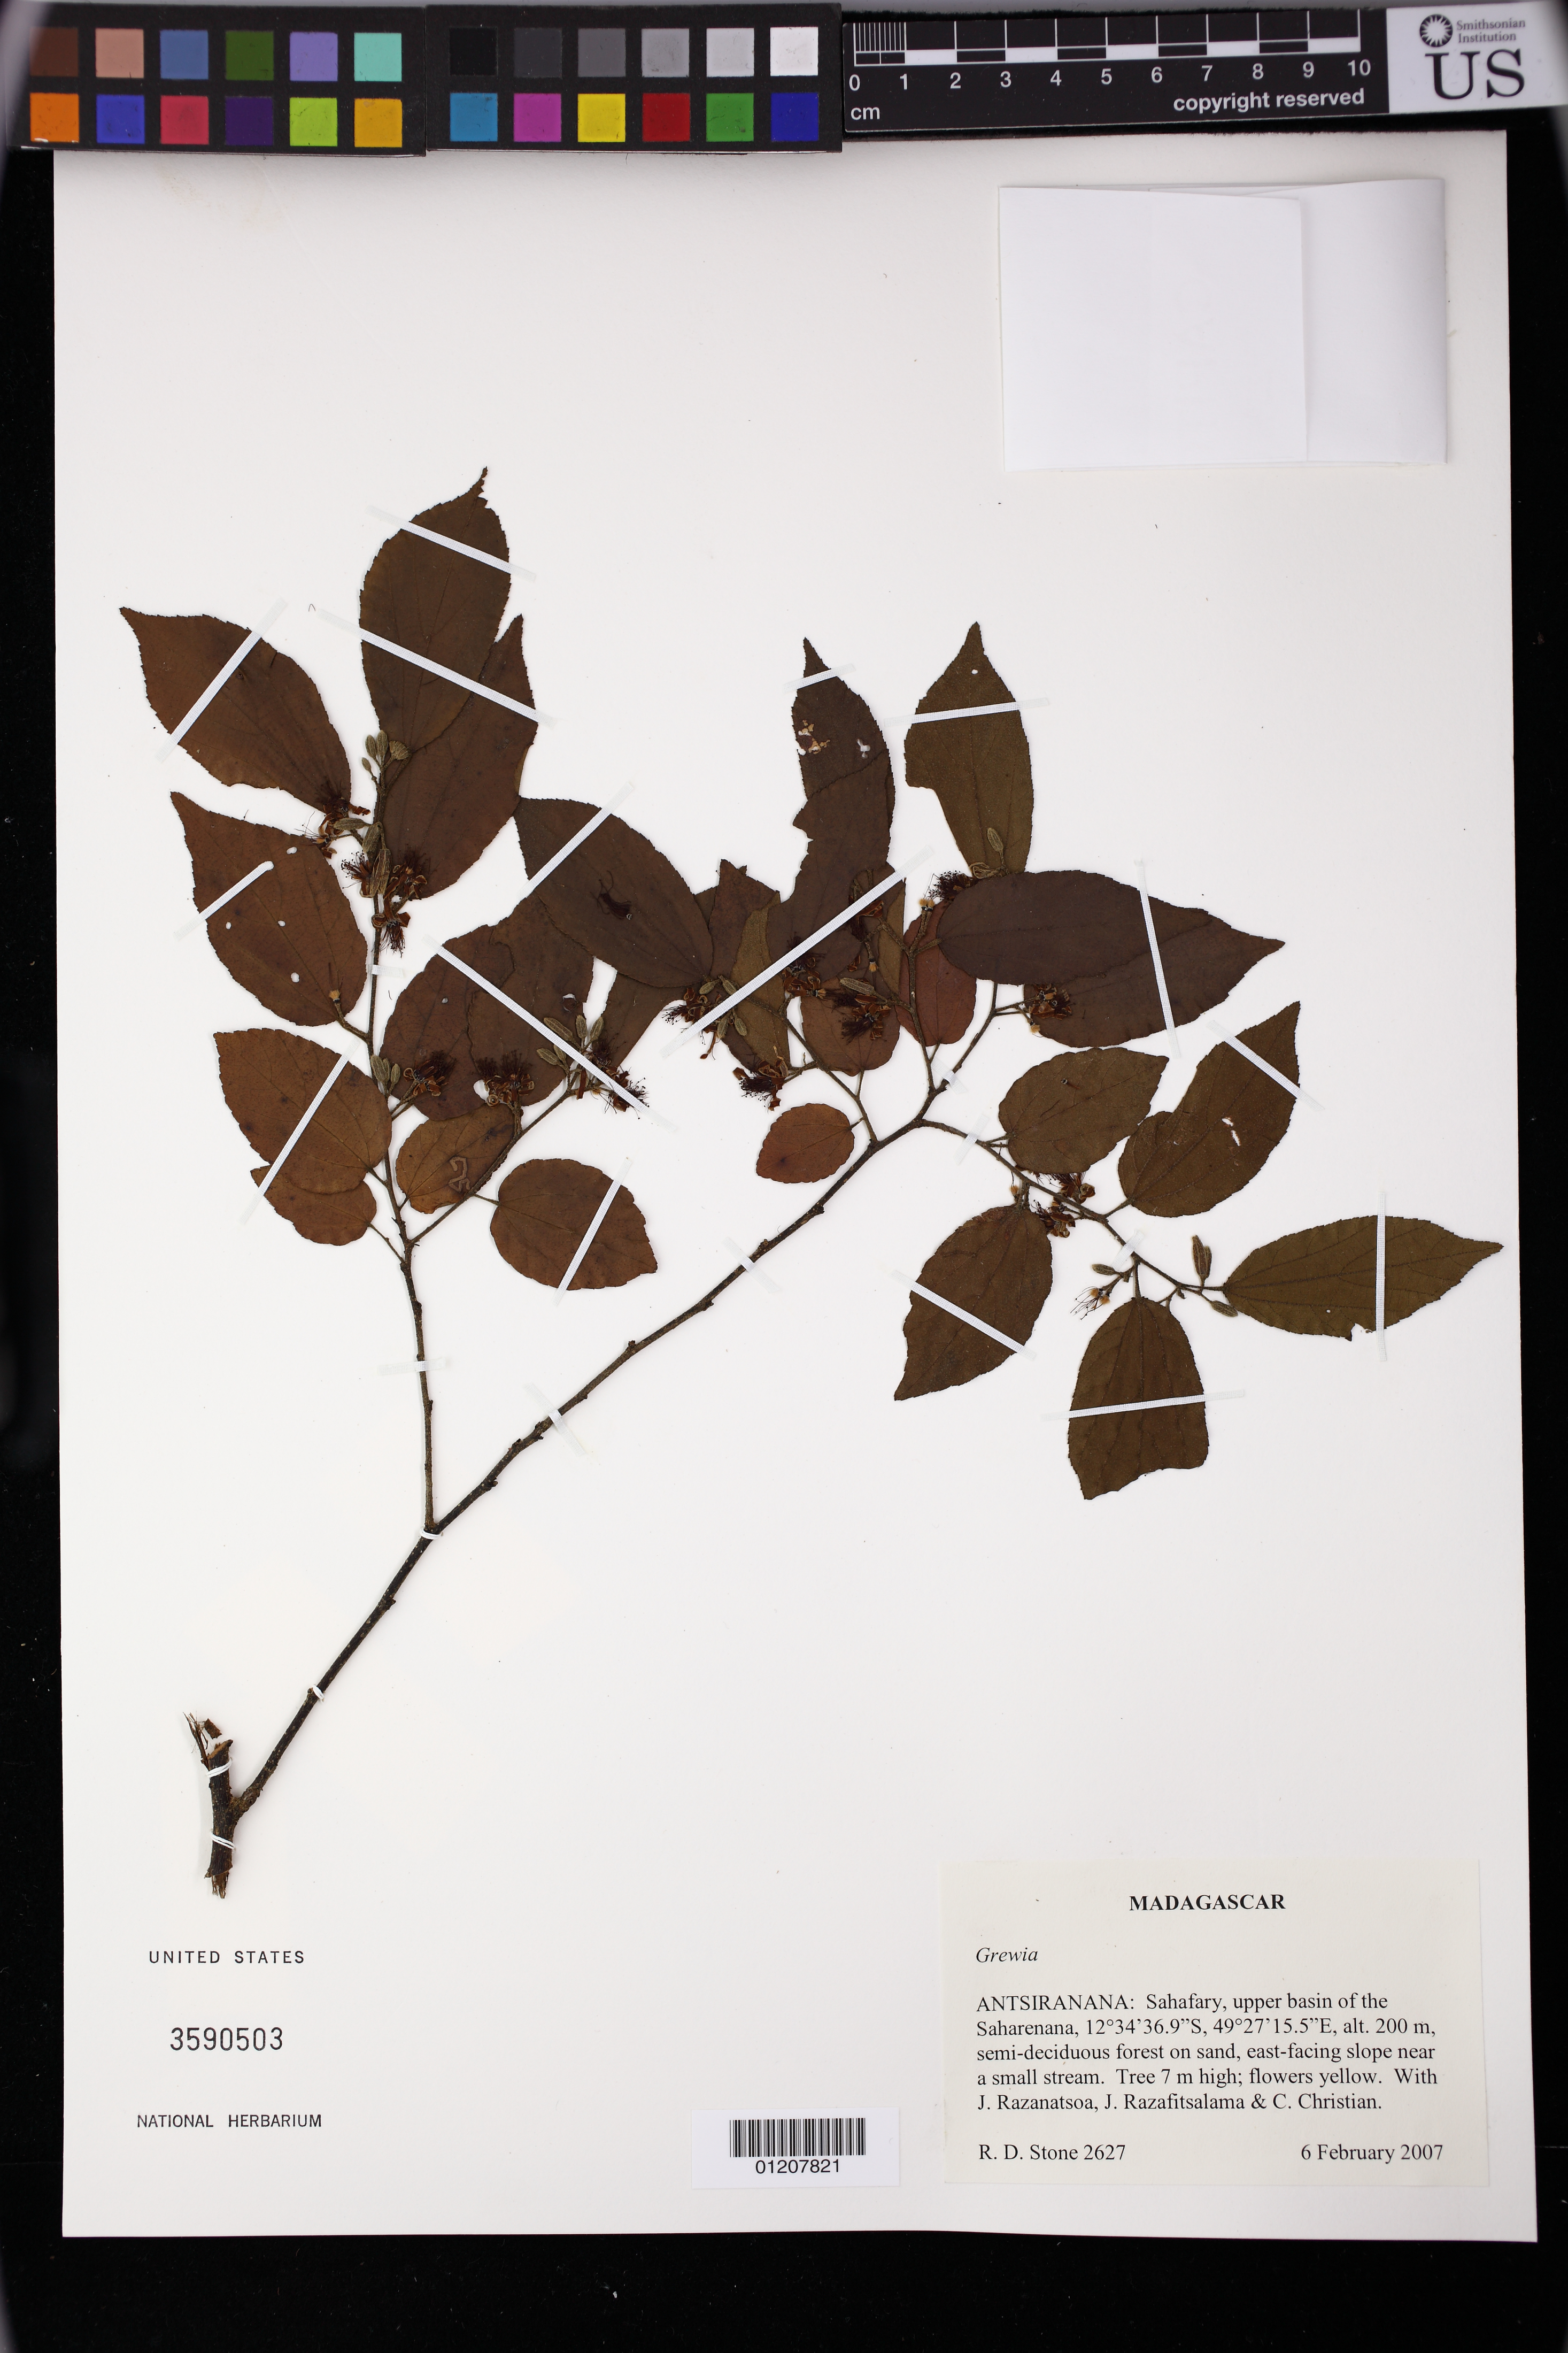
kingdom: Plantae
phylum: Tracheophyta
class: Magnoliopsida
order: Malvales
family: Malvaceae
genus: Grewia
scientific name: Grewia flavicans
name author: Boivin ex Baill.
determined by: Dorr, Laurence J., Curator (BOT), Smithsonian Institution - National Museum of Natural History (UNITED STATES)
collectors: R. D. Stone, H. Razanatsoa, J. Razafitsalama & C. Christian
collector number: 2627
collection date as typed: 02 Jun 2007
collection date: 2007-06-02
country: Madagascar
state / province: Diana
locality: Antsiranana: Sahafary, upper basin of the Saharenana, semi-deciduous forest on sand, east-facing slope near a small stream.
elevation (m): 200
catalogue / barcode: US 3590503